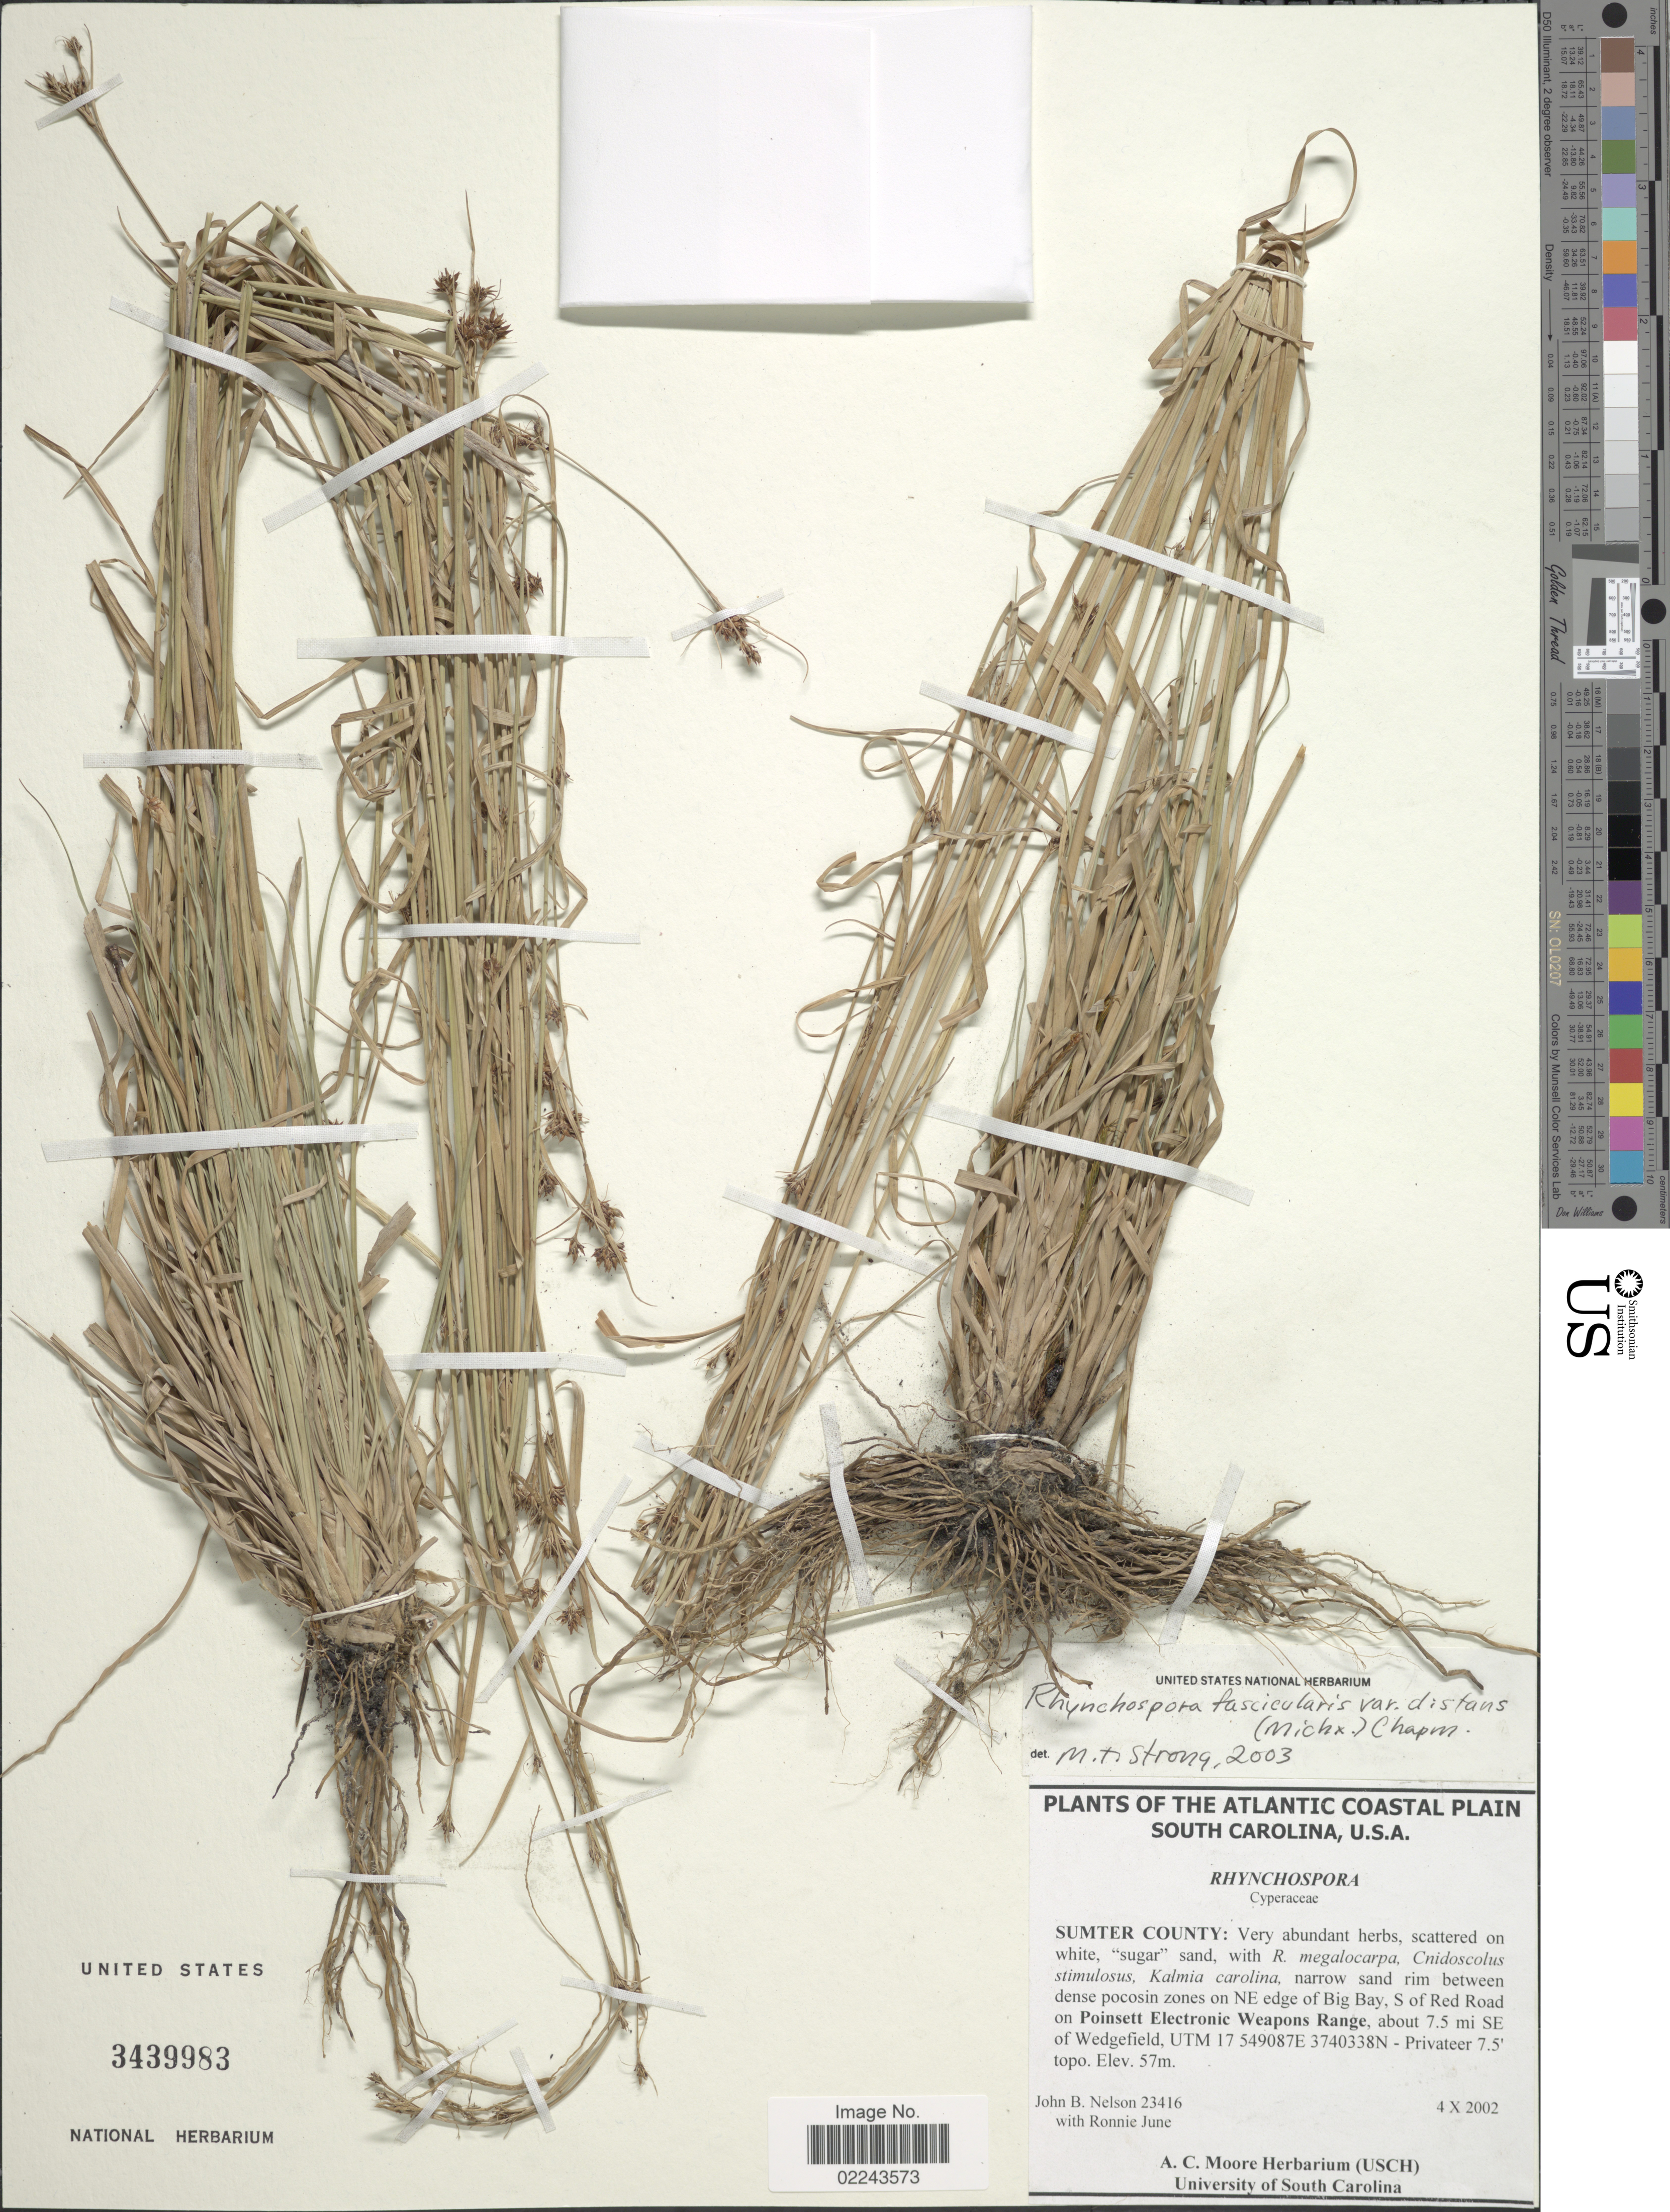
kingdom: Plantae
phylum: Tracheophyta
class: Liliopsida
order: Poales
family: Cyperaceae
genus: Rhynchospora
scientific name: Rhynchospora distans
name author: (Michx.) Vahl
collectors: J. Nelson & R. June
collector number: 23416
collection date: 2002-10-04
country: United States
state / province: South Carolina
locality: The Atlantic Coastal Plain, U.S.A., Sumter County, NE edge of Big Bay, S of Red Road on Poinsett Electronic Weapons Range, about 7.5 mi SE of Wedgefield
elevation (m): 57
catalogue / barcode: US 3439983